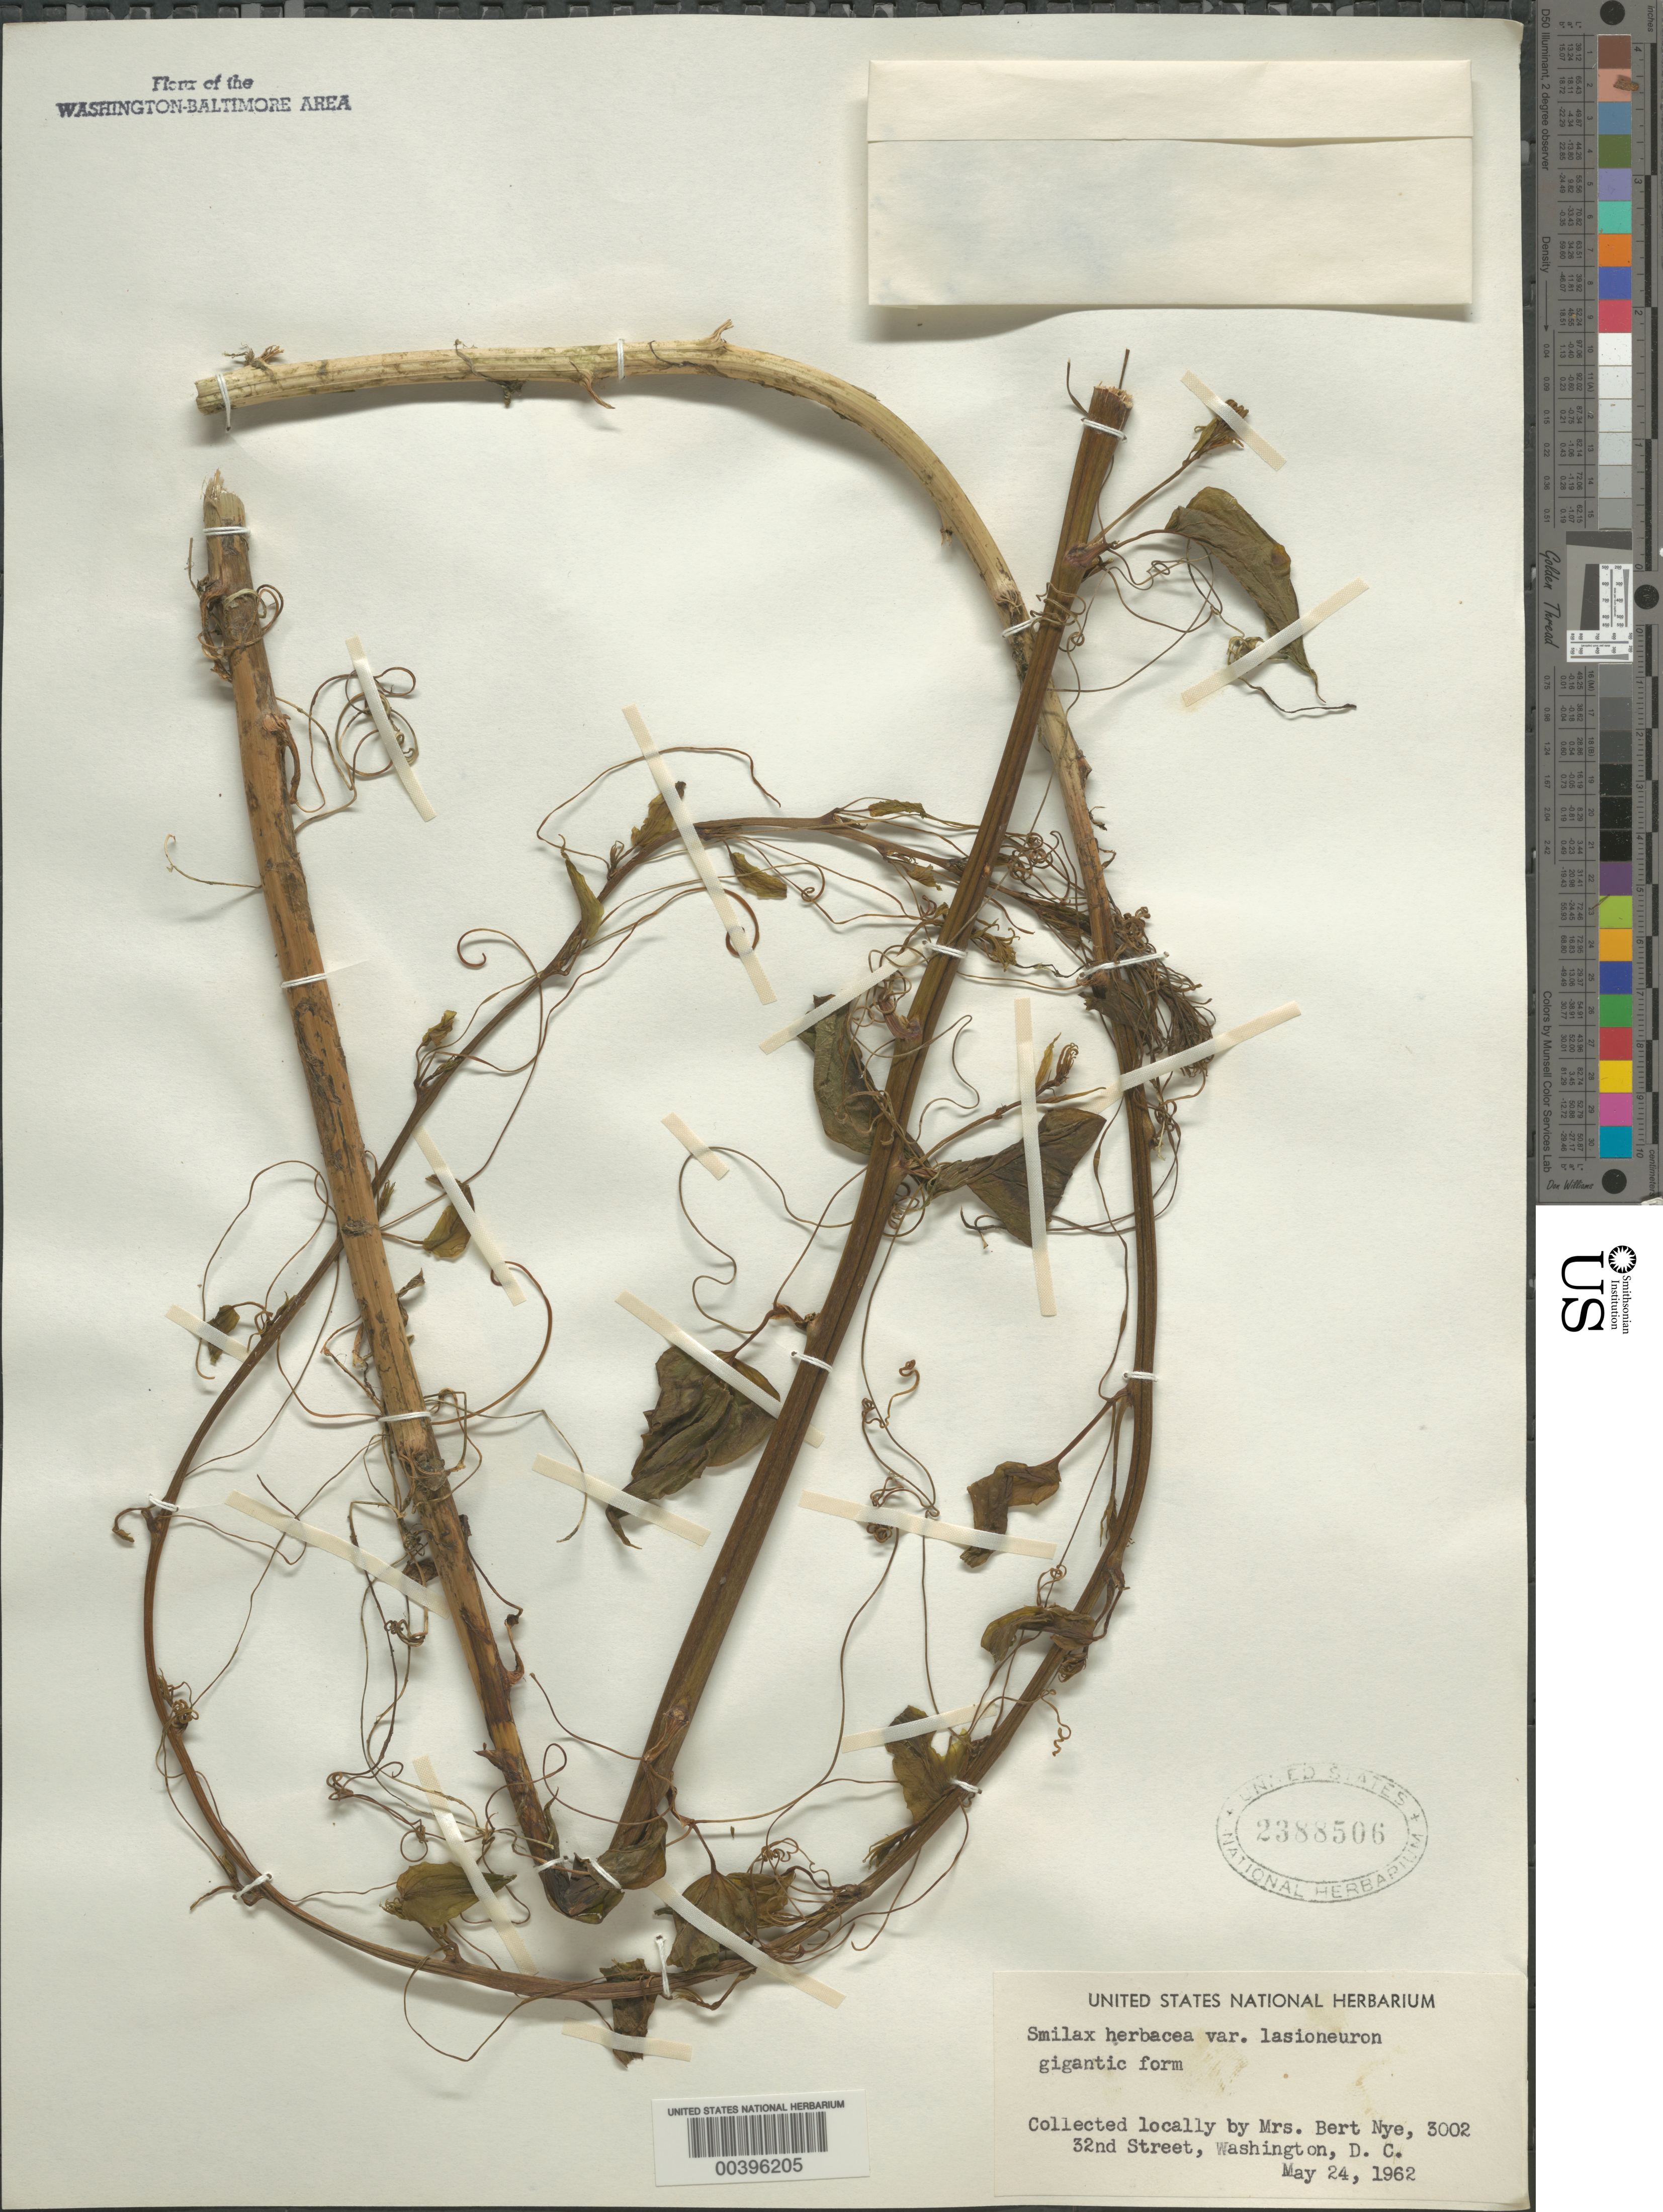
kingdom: Plantae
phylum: Tracheophyta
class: Liliopsida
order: Liliales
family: Smilacaceae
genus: Smilax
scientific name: Smilax herbacea var. lasioneuron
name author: (Hook.) A. DC.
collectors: B. Nye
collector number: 3002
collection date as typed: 24 May 1962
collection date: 1962-05-24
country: United States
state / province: District of Columbia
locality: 32nd St.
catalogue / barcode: US 2388506